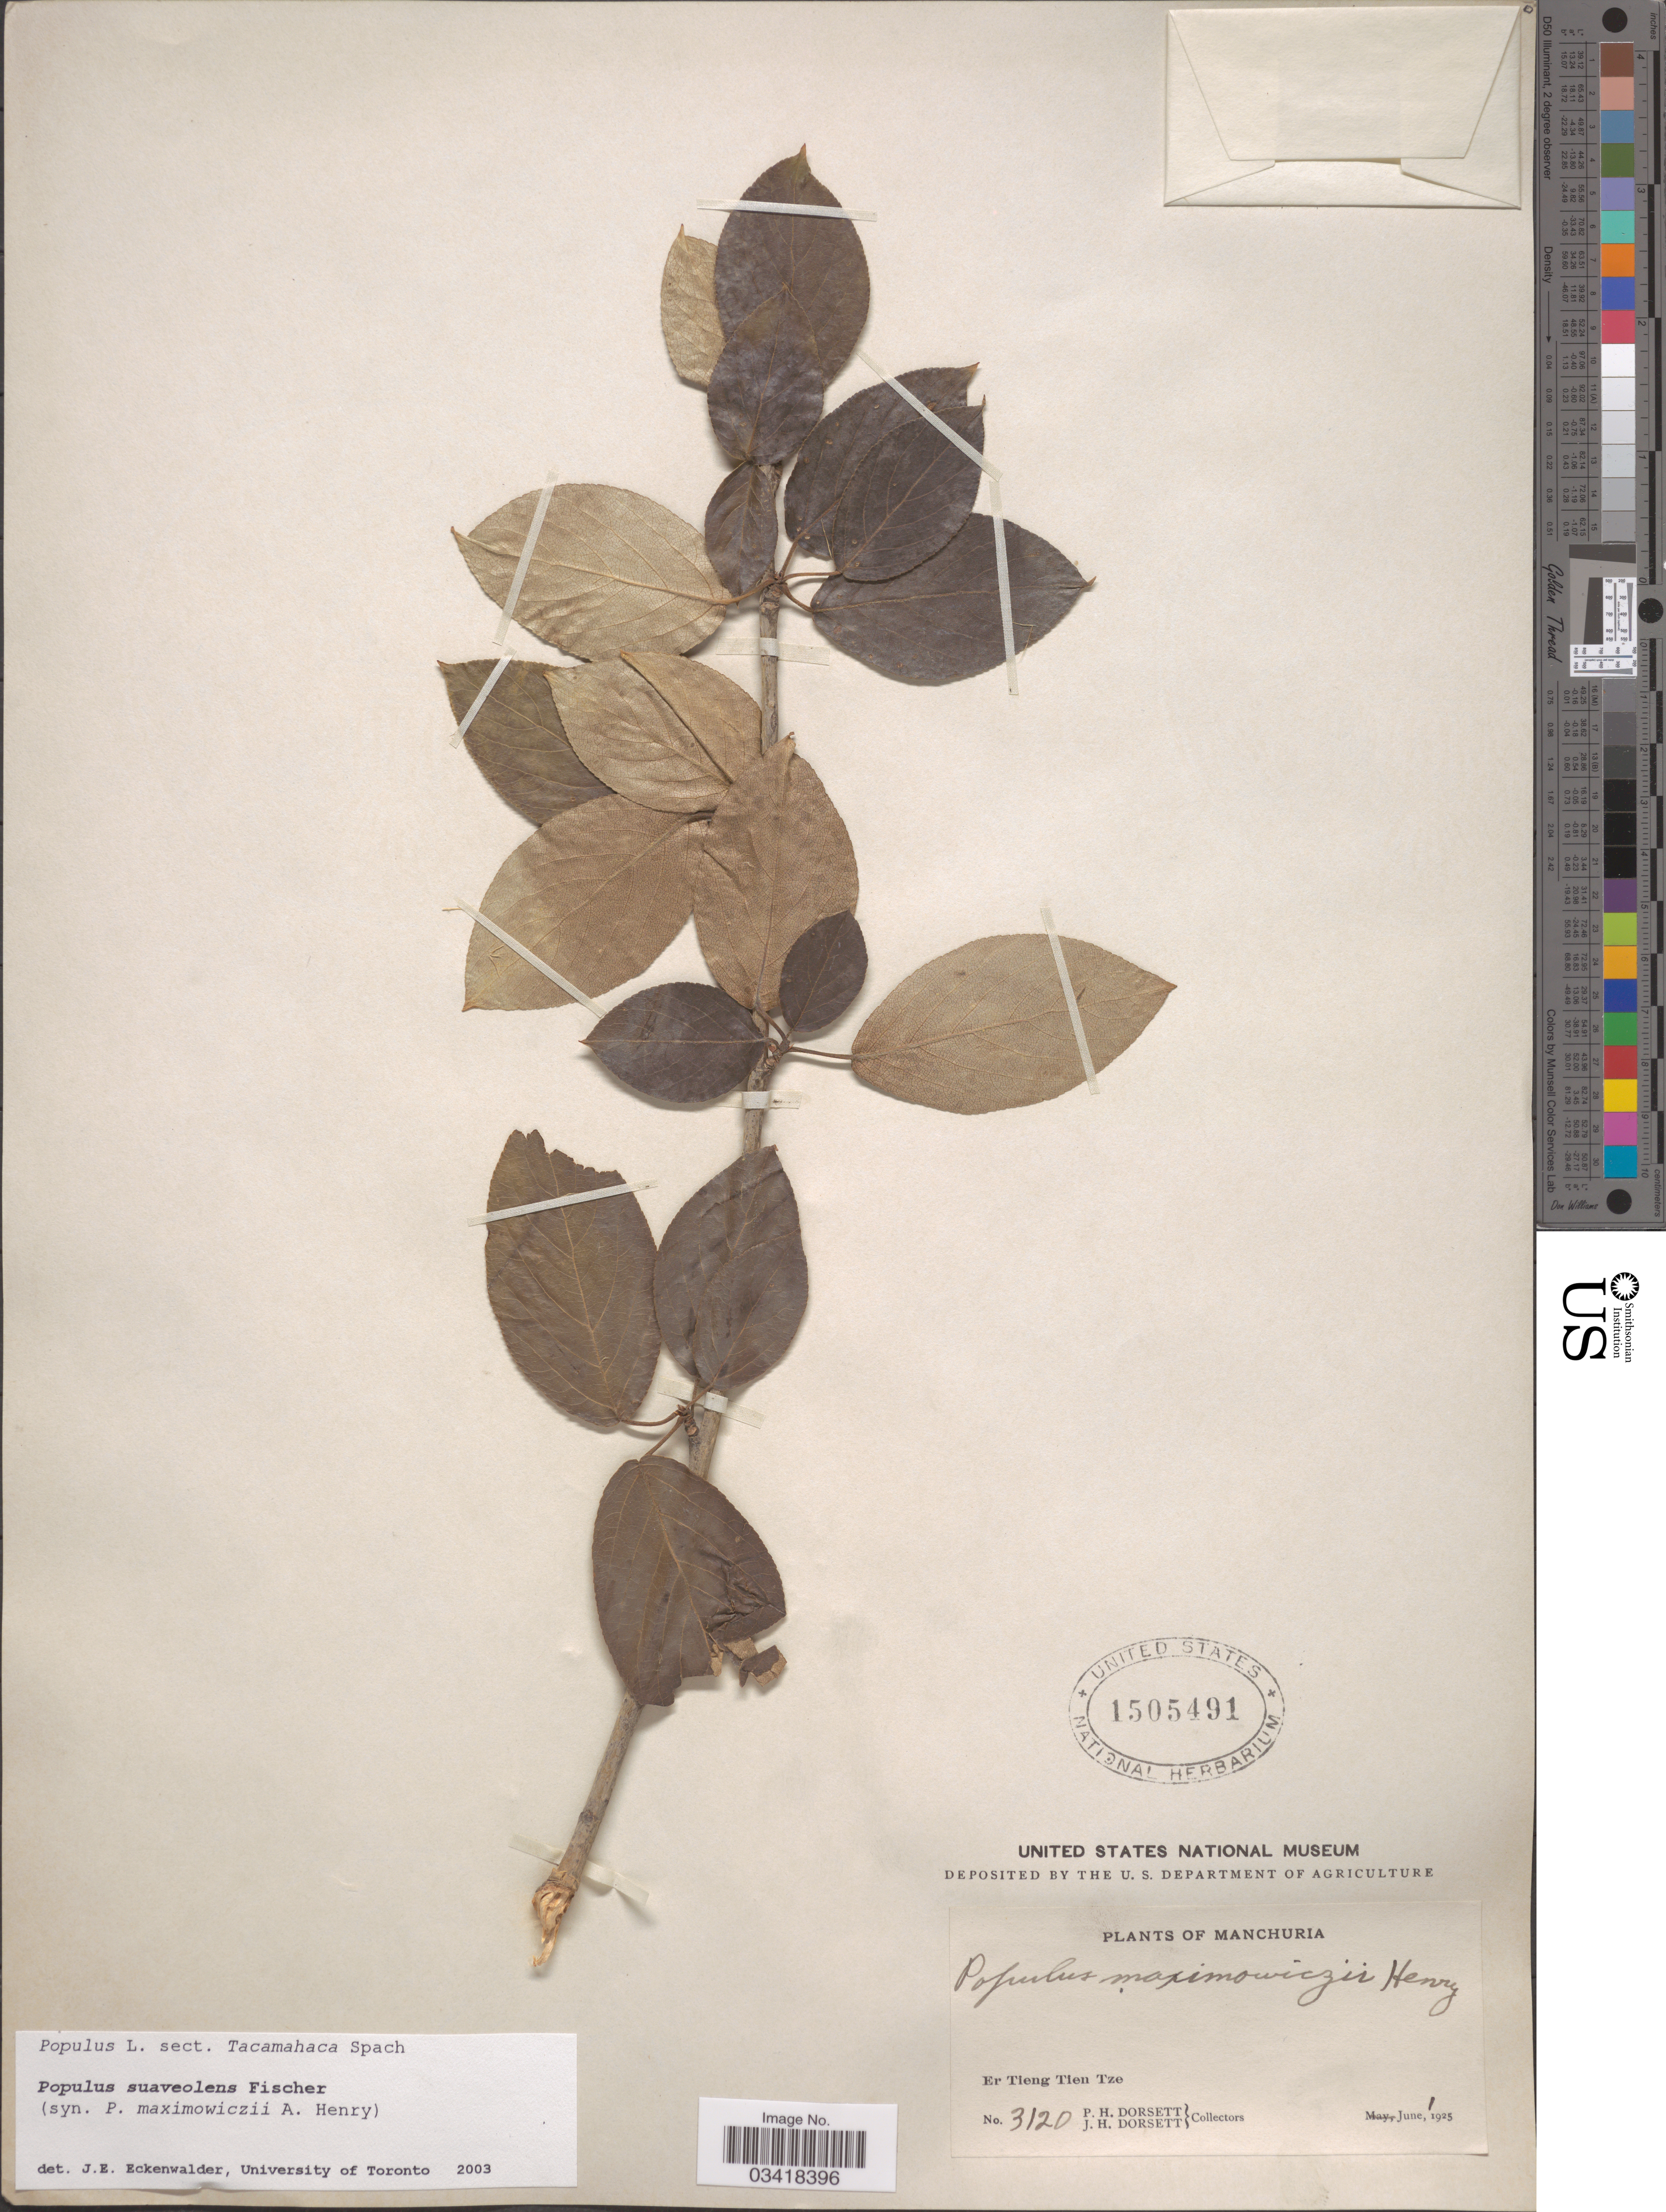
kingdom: Plantae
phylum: Tracheophyta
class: Magnoliopsida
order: Malpighiales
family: Salicaceae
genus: Populus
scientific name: Populus suaveolens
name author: Fisch.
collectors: P. H. Dorsett & J. Dorsett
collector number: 3120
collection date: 1925-06-01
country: China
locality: Manchuria. Er Tieng Tien Tze.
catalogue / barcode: US 1505491